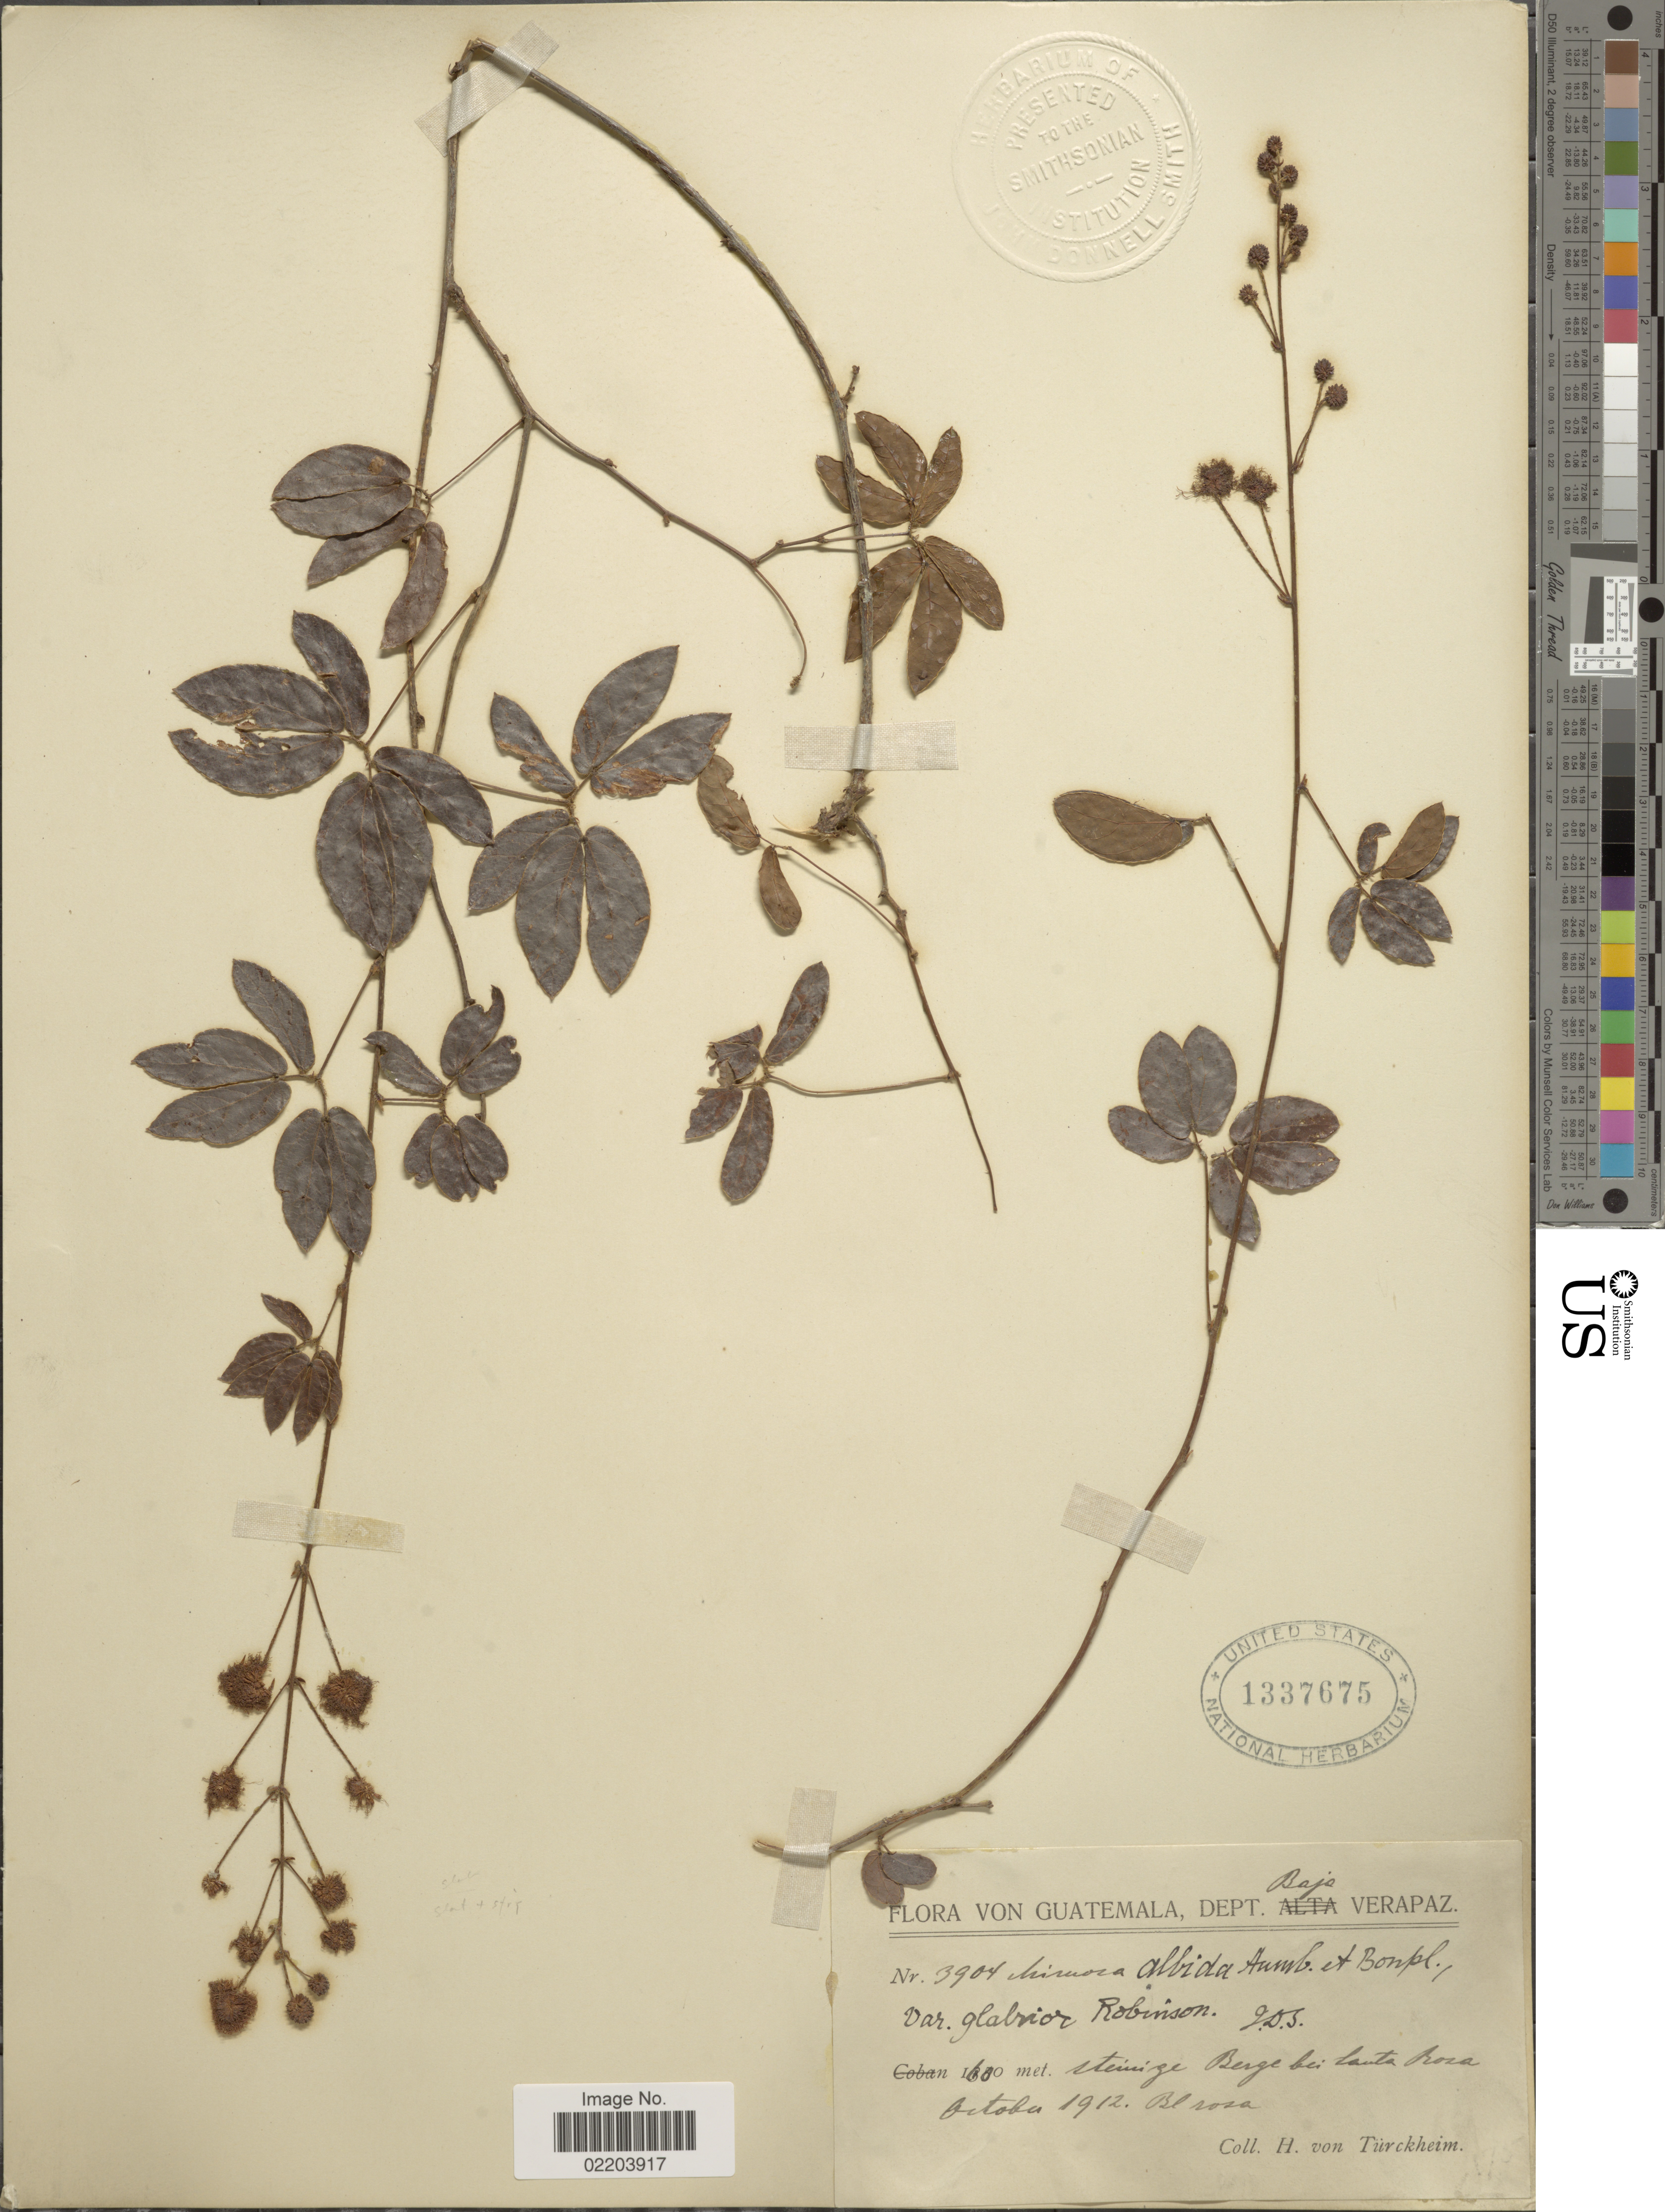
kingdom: Plantae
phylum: Tracheophyta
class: Magnoliopsida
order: Fabales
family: Fabaceae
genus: Mimosa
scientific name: Mimosa albida var. glabrior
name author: B.L. Rob.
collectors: H. von Türckheim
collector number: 3904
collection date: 1912-10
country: Guatemala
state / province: Baja Verapaz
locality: Dept. Baja Verapaz, Steinige, Berge bei Santa Rosa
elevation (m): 1600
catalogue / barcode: US 1337675